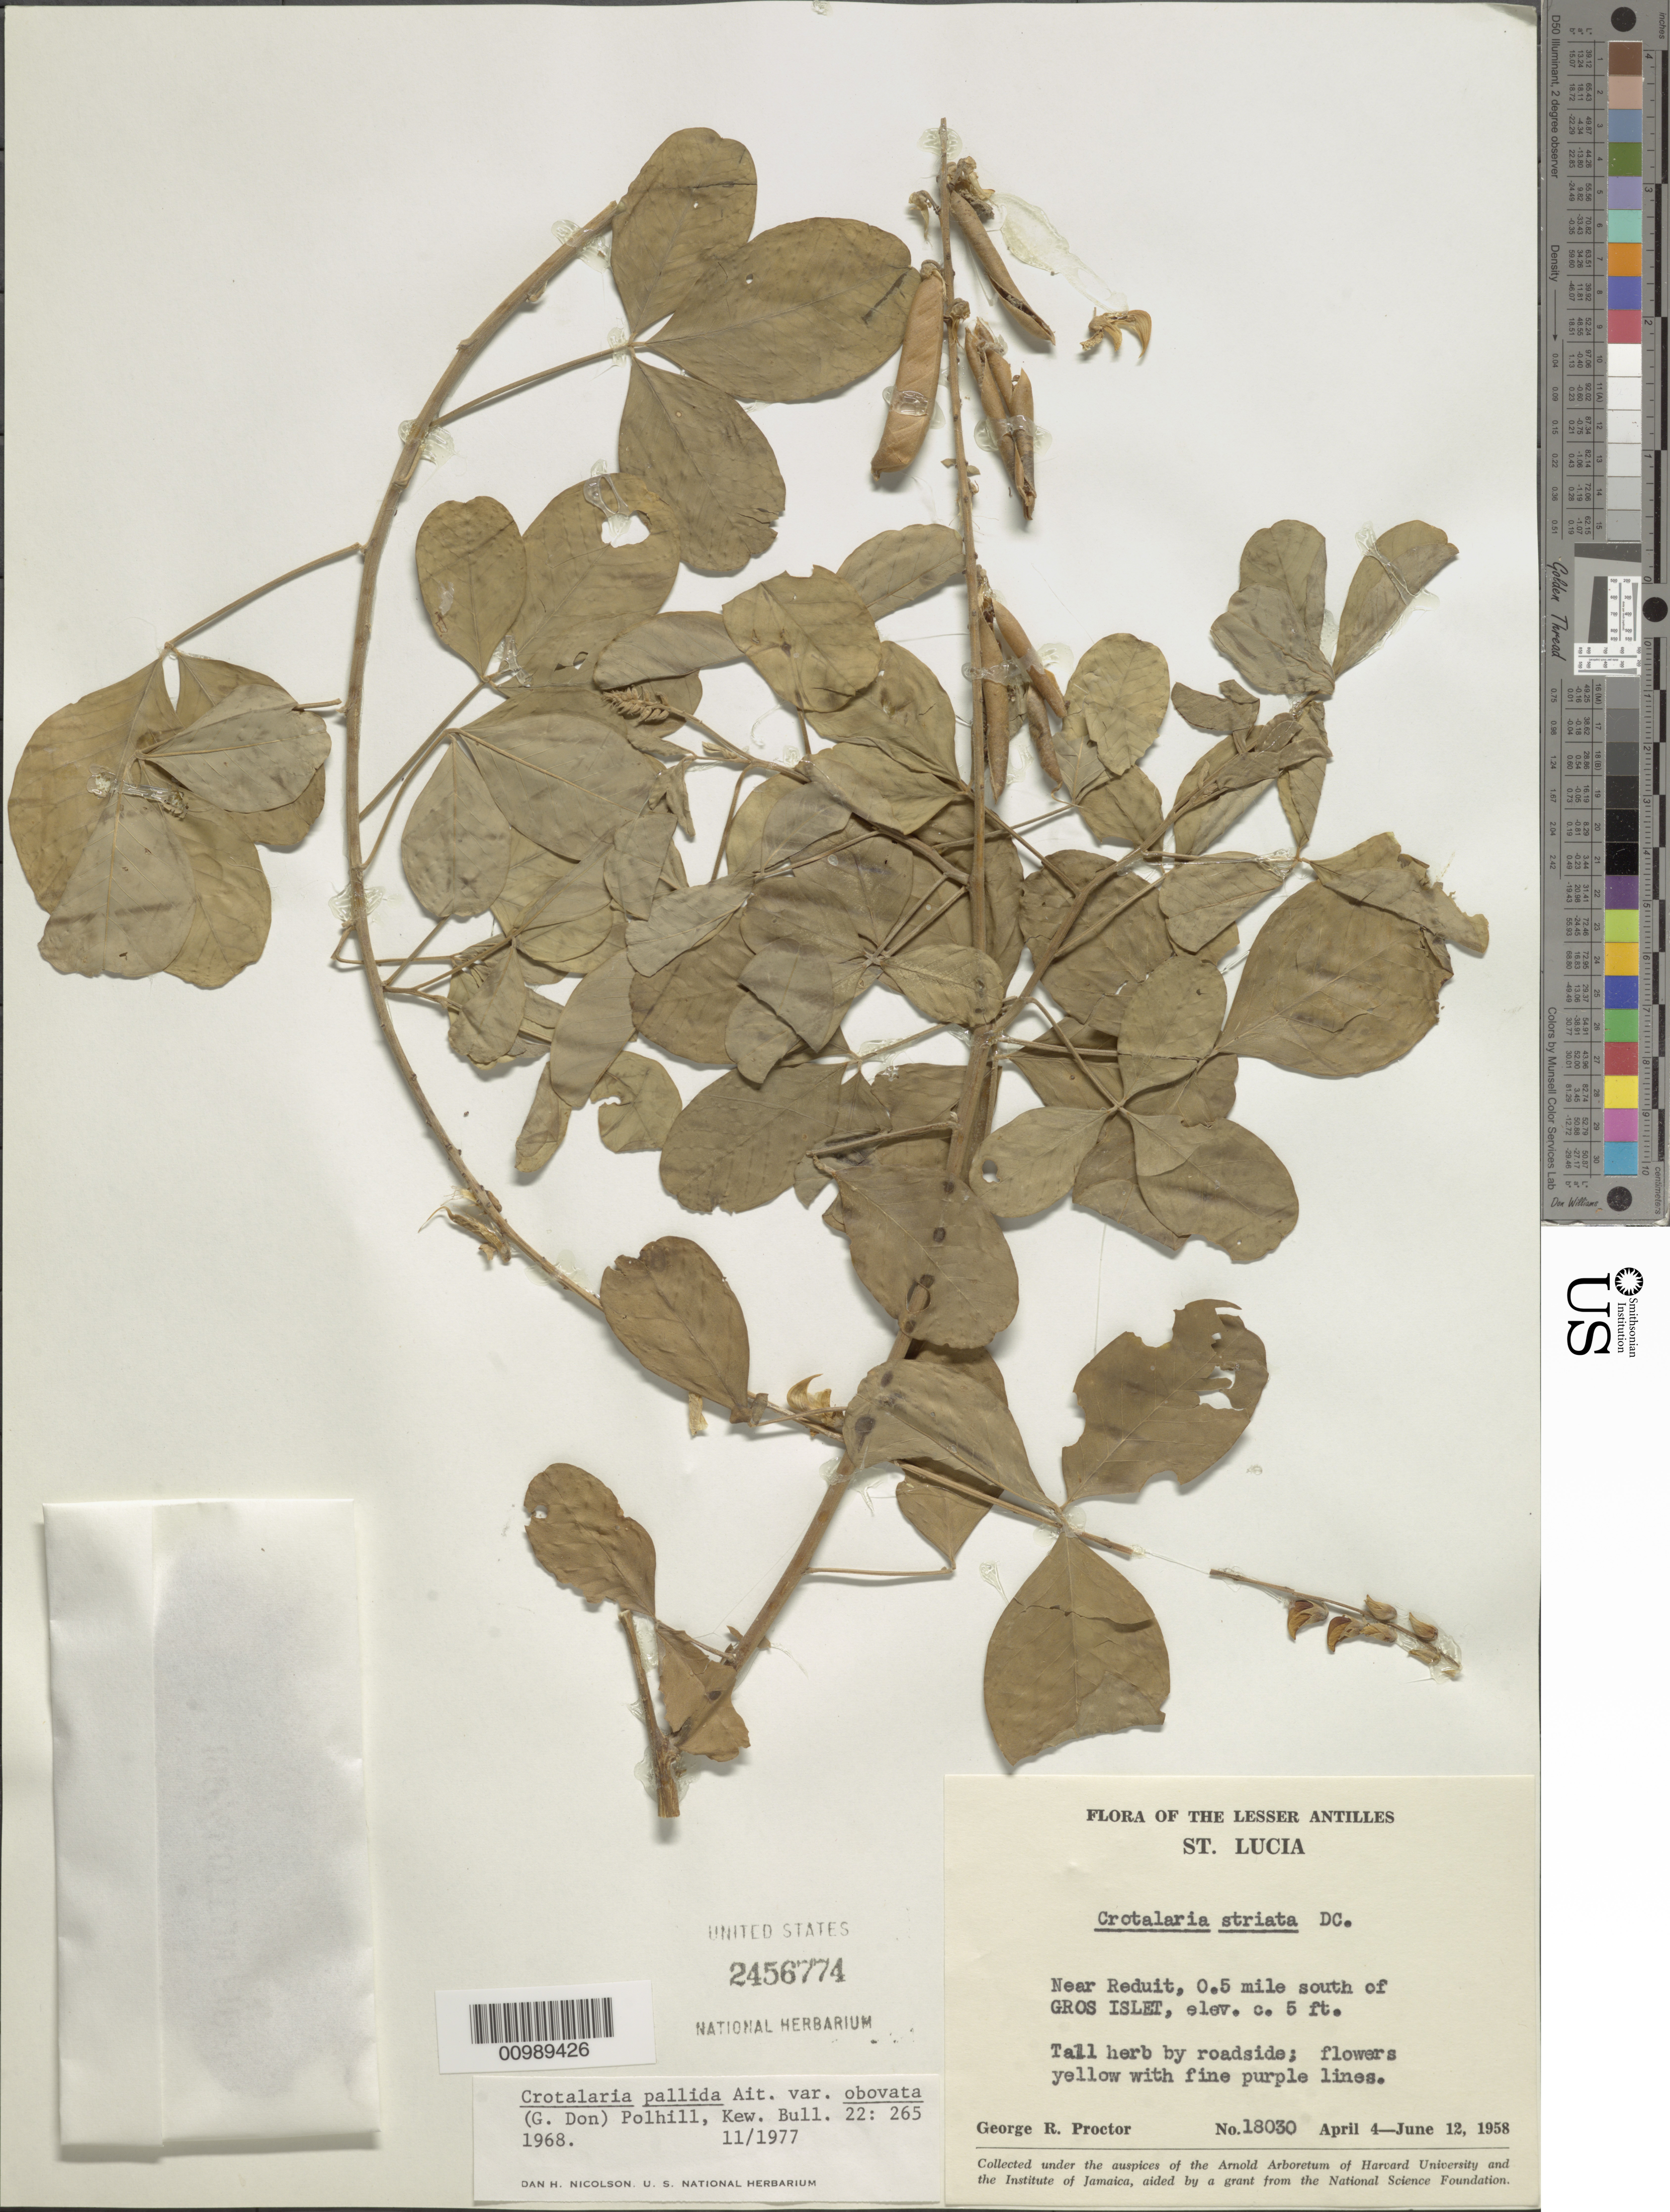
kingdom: Plantae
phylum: Tracheophyta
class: Magnoliopsida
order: Fabales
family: Fabaceae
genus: Crotalaria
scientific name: Crotalaria pallida var. obovata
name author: (G. Don) Polhill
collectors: G. R. Proctor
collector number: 18030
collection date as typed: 04 Apr 1958 to 12 Jun 1958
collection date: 1958-04-04/1958-06-12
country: St. Lucia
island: St. Lucia I.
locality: Near Reduit, 0.5 mile S of Gros islet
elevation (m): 2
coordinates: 0 N, 0 E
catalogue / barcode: US 2456774